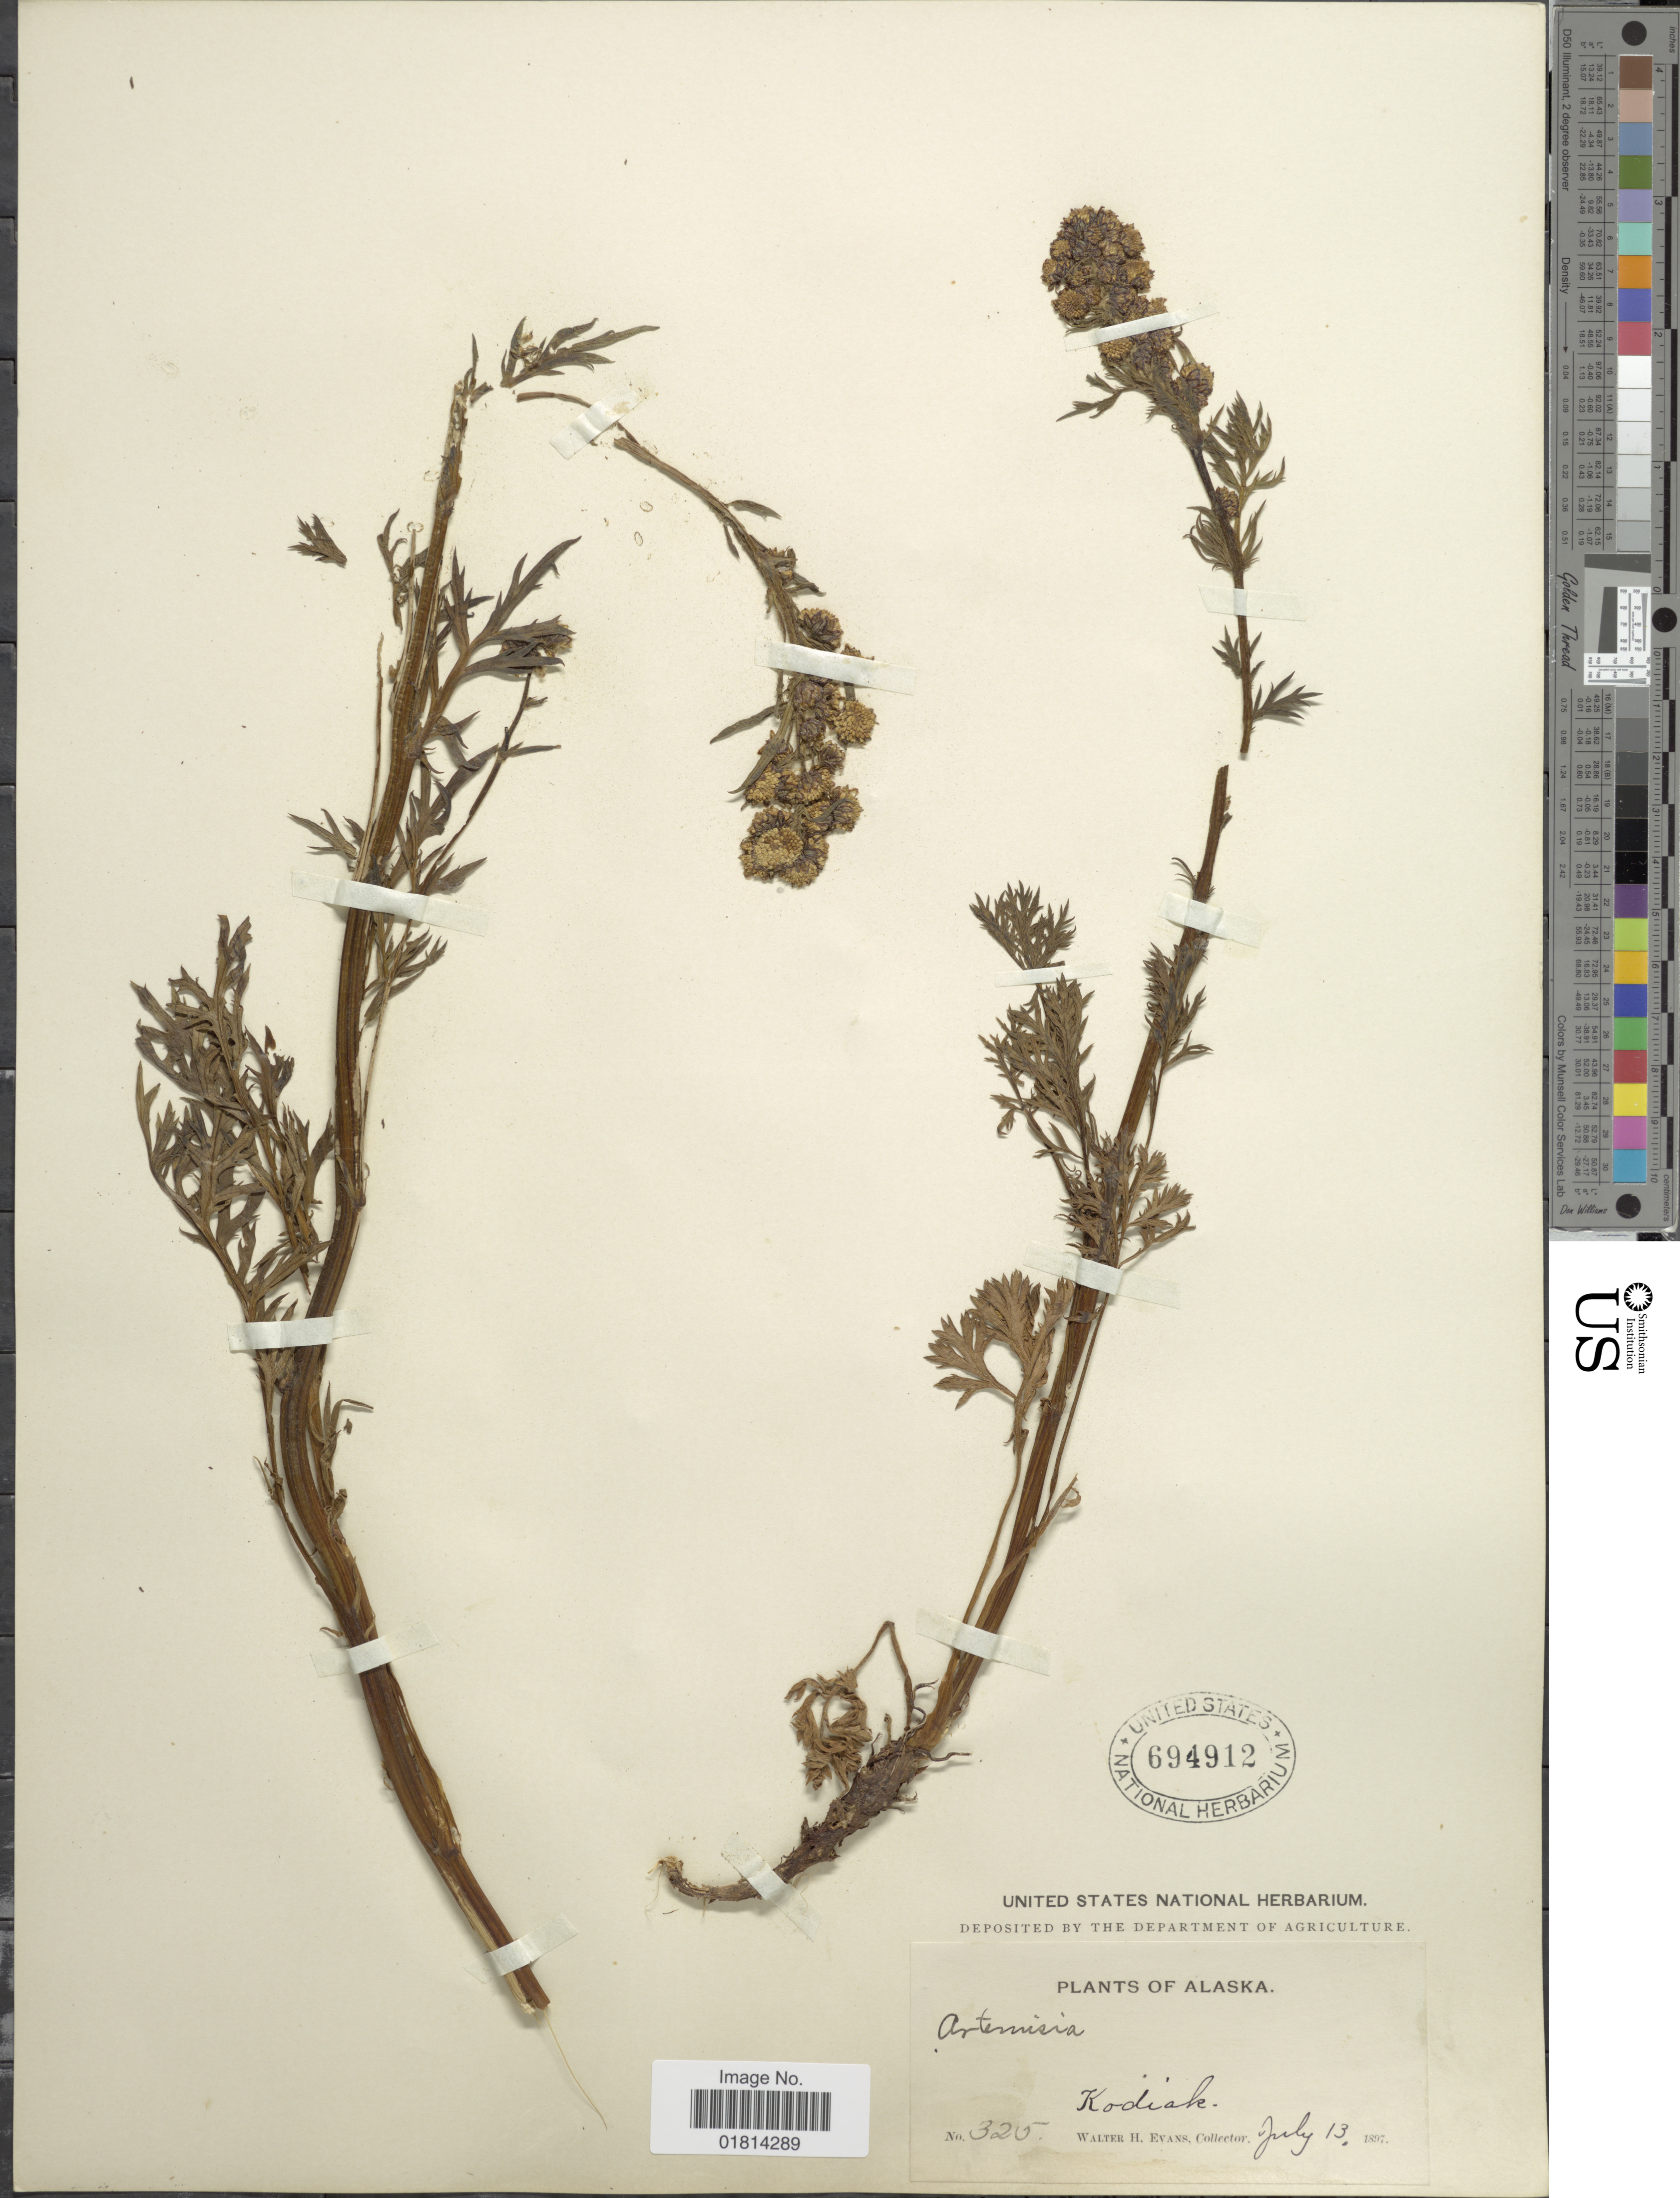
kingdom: Plantae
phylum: Tracheophyta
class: Magnoliopsida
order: Asterales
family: Asteraceae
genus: Artemisia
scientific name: Artemisia arctica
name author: Less.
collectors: W. H. Evans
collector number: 325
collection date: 1897-07-13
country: United States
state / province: Alaska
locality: Kodiak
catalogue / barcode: US 694912